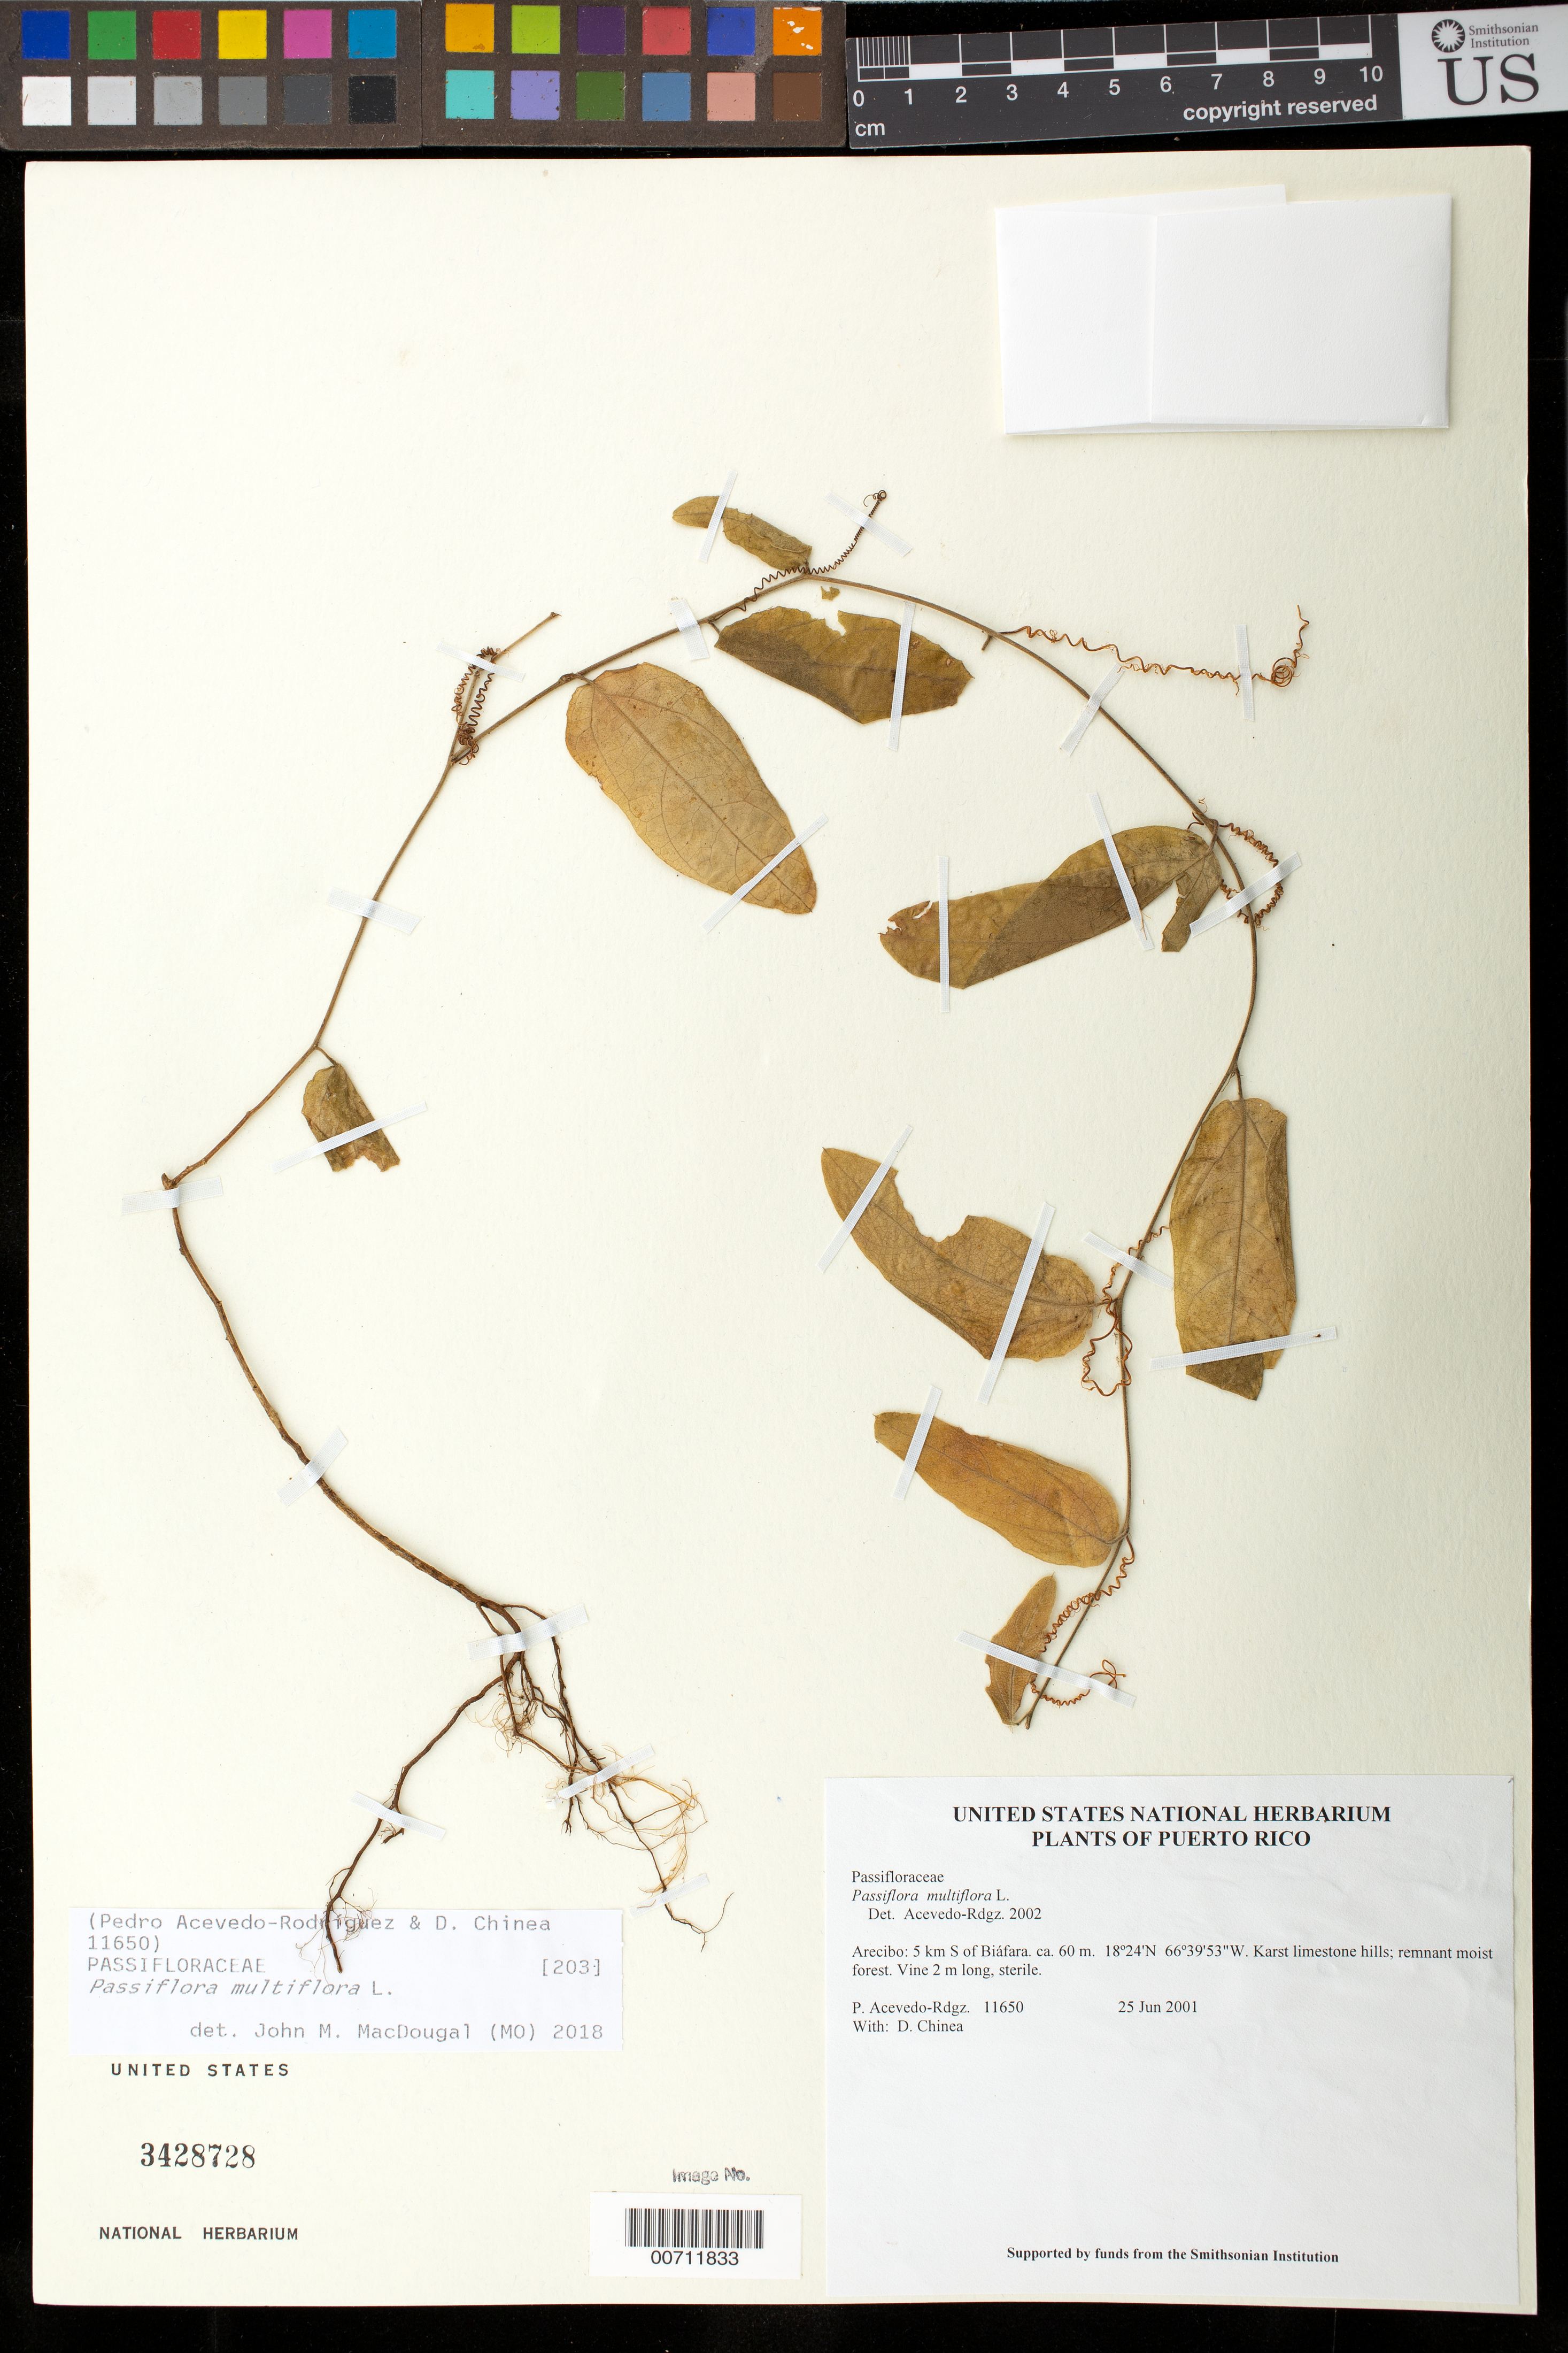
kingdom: Plantae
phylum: Tracheophyta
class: Magnoliopsida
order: Malpighiales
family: Passifloraceae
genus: Passiflora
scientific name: Passiflora multiflora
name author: L.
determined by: Acevedo-Rodríguez, P., (BOT), Smithsonian Institution - National Museum of Natural History (UNITED STATES)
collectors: P. Acevedo-Rodr. & D. Chinea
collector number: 11650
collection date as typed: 25 Jun 2001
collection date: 2001-06-25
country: Puerto Rico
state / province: Arecibo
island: Puerto Rico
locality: Arecibo: 5 km S of Biáfara.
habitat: Karst limestone hills; remnant moist forest.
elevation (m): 60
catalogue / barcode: US 3428728